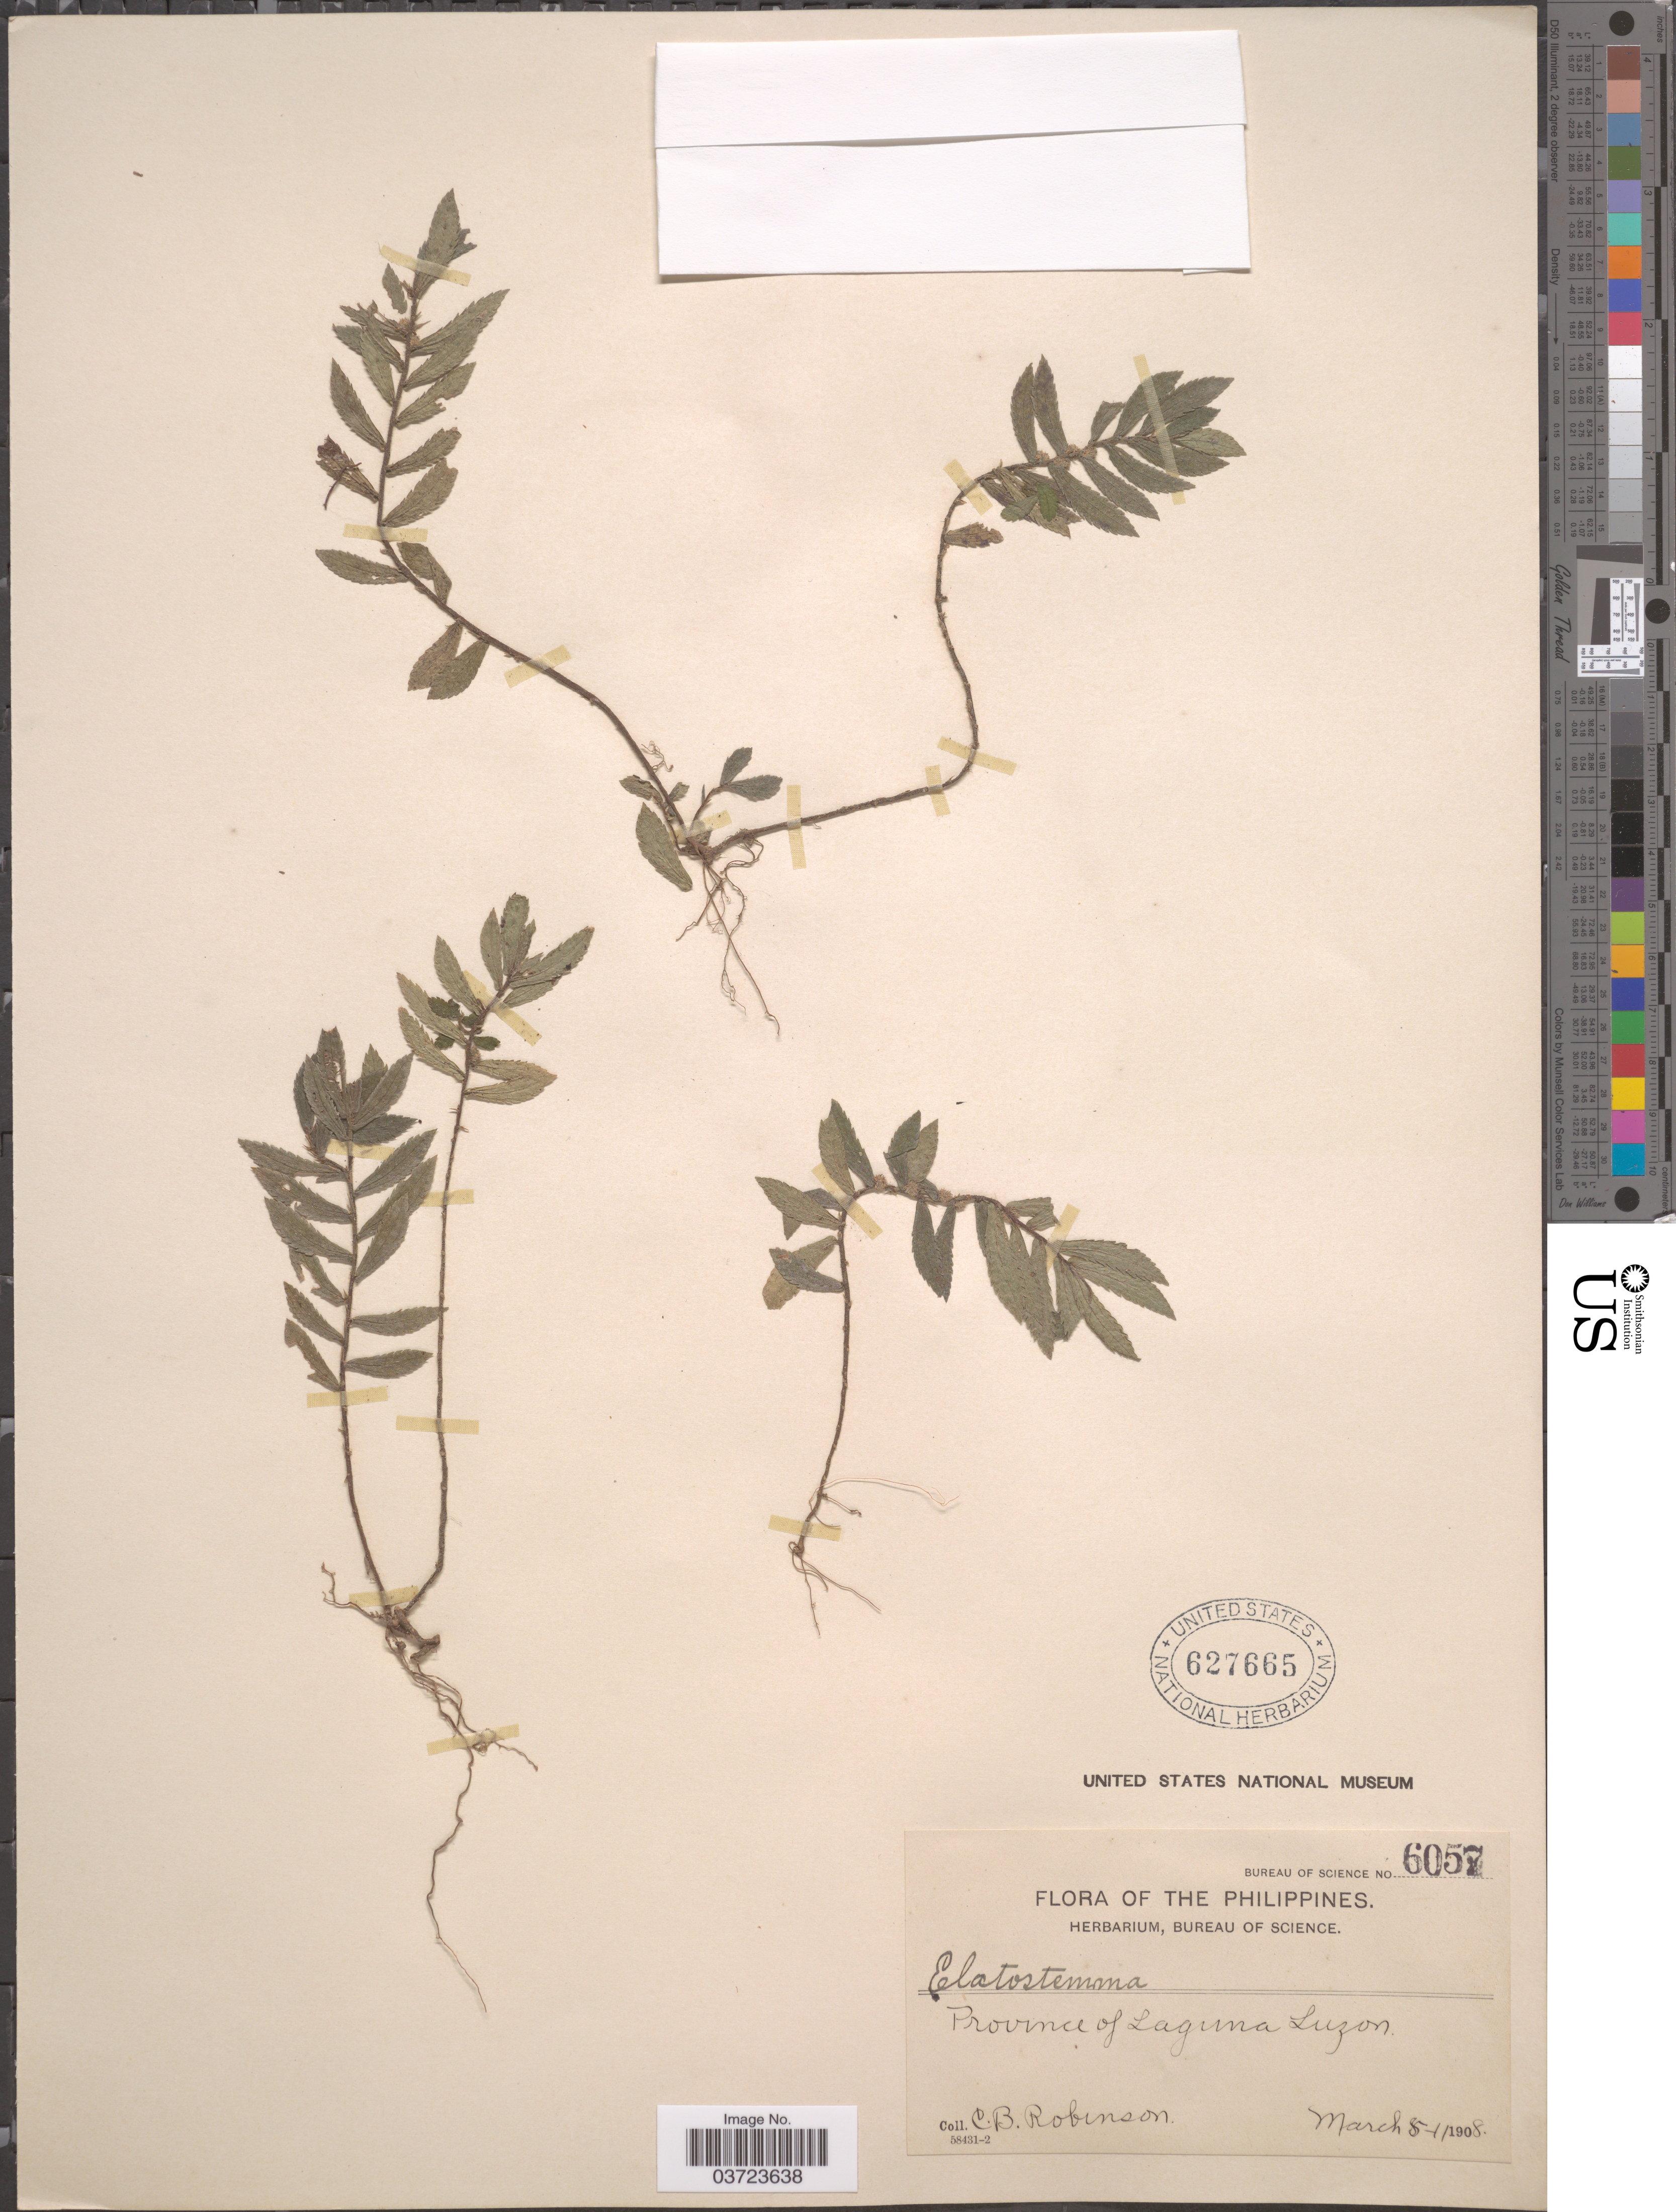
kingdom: Plantae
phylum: Tracheophyta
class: Magnoliopsida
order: Rosales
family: Urticaceae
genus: Elatostema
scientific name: Elatostema sp.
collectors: C. Robinson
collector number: Bureau of Science 6057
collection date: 1908-03-05/1908-03-11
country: Philippines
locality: Province of Laguna Luzon.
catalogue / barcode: US 627665